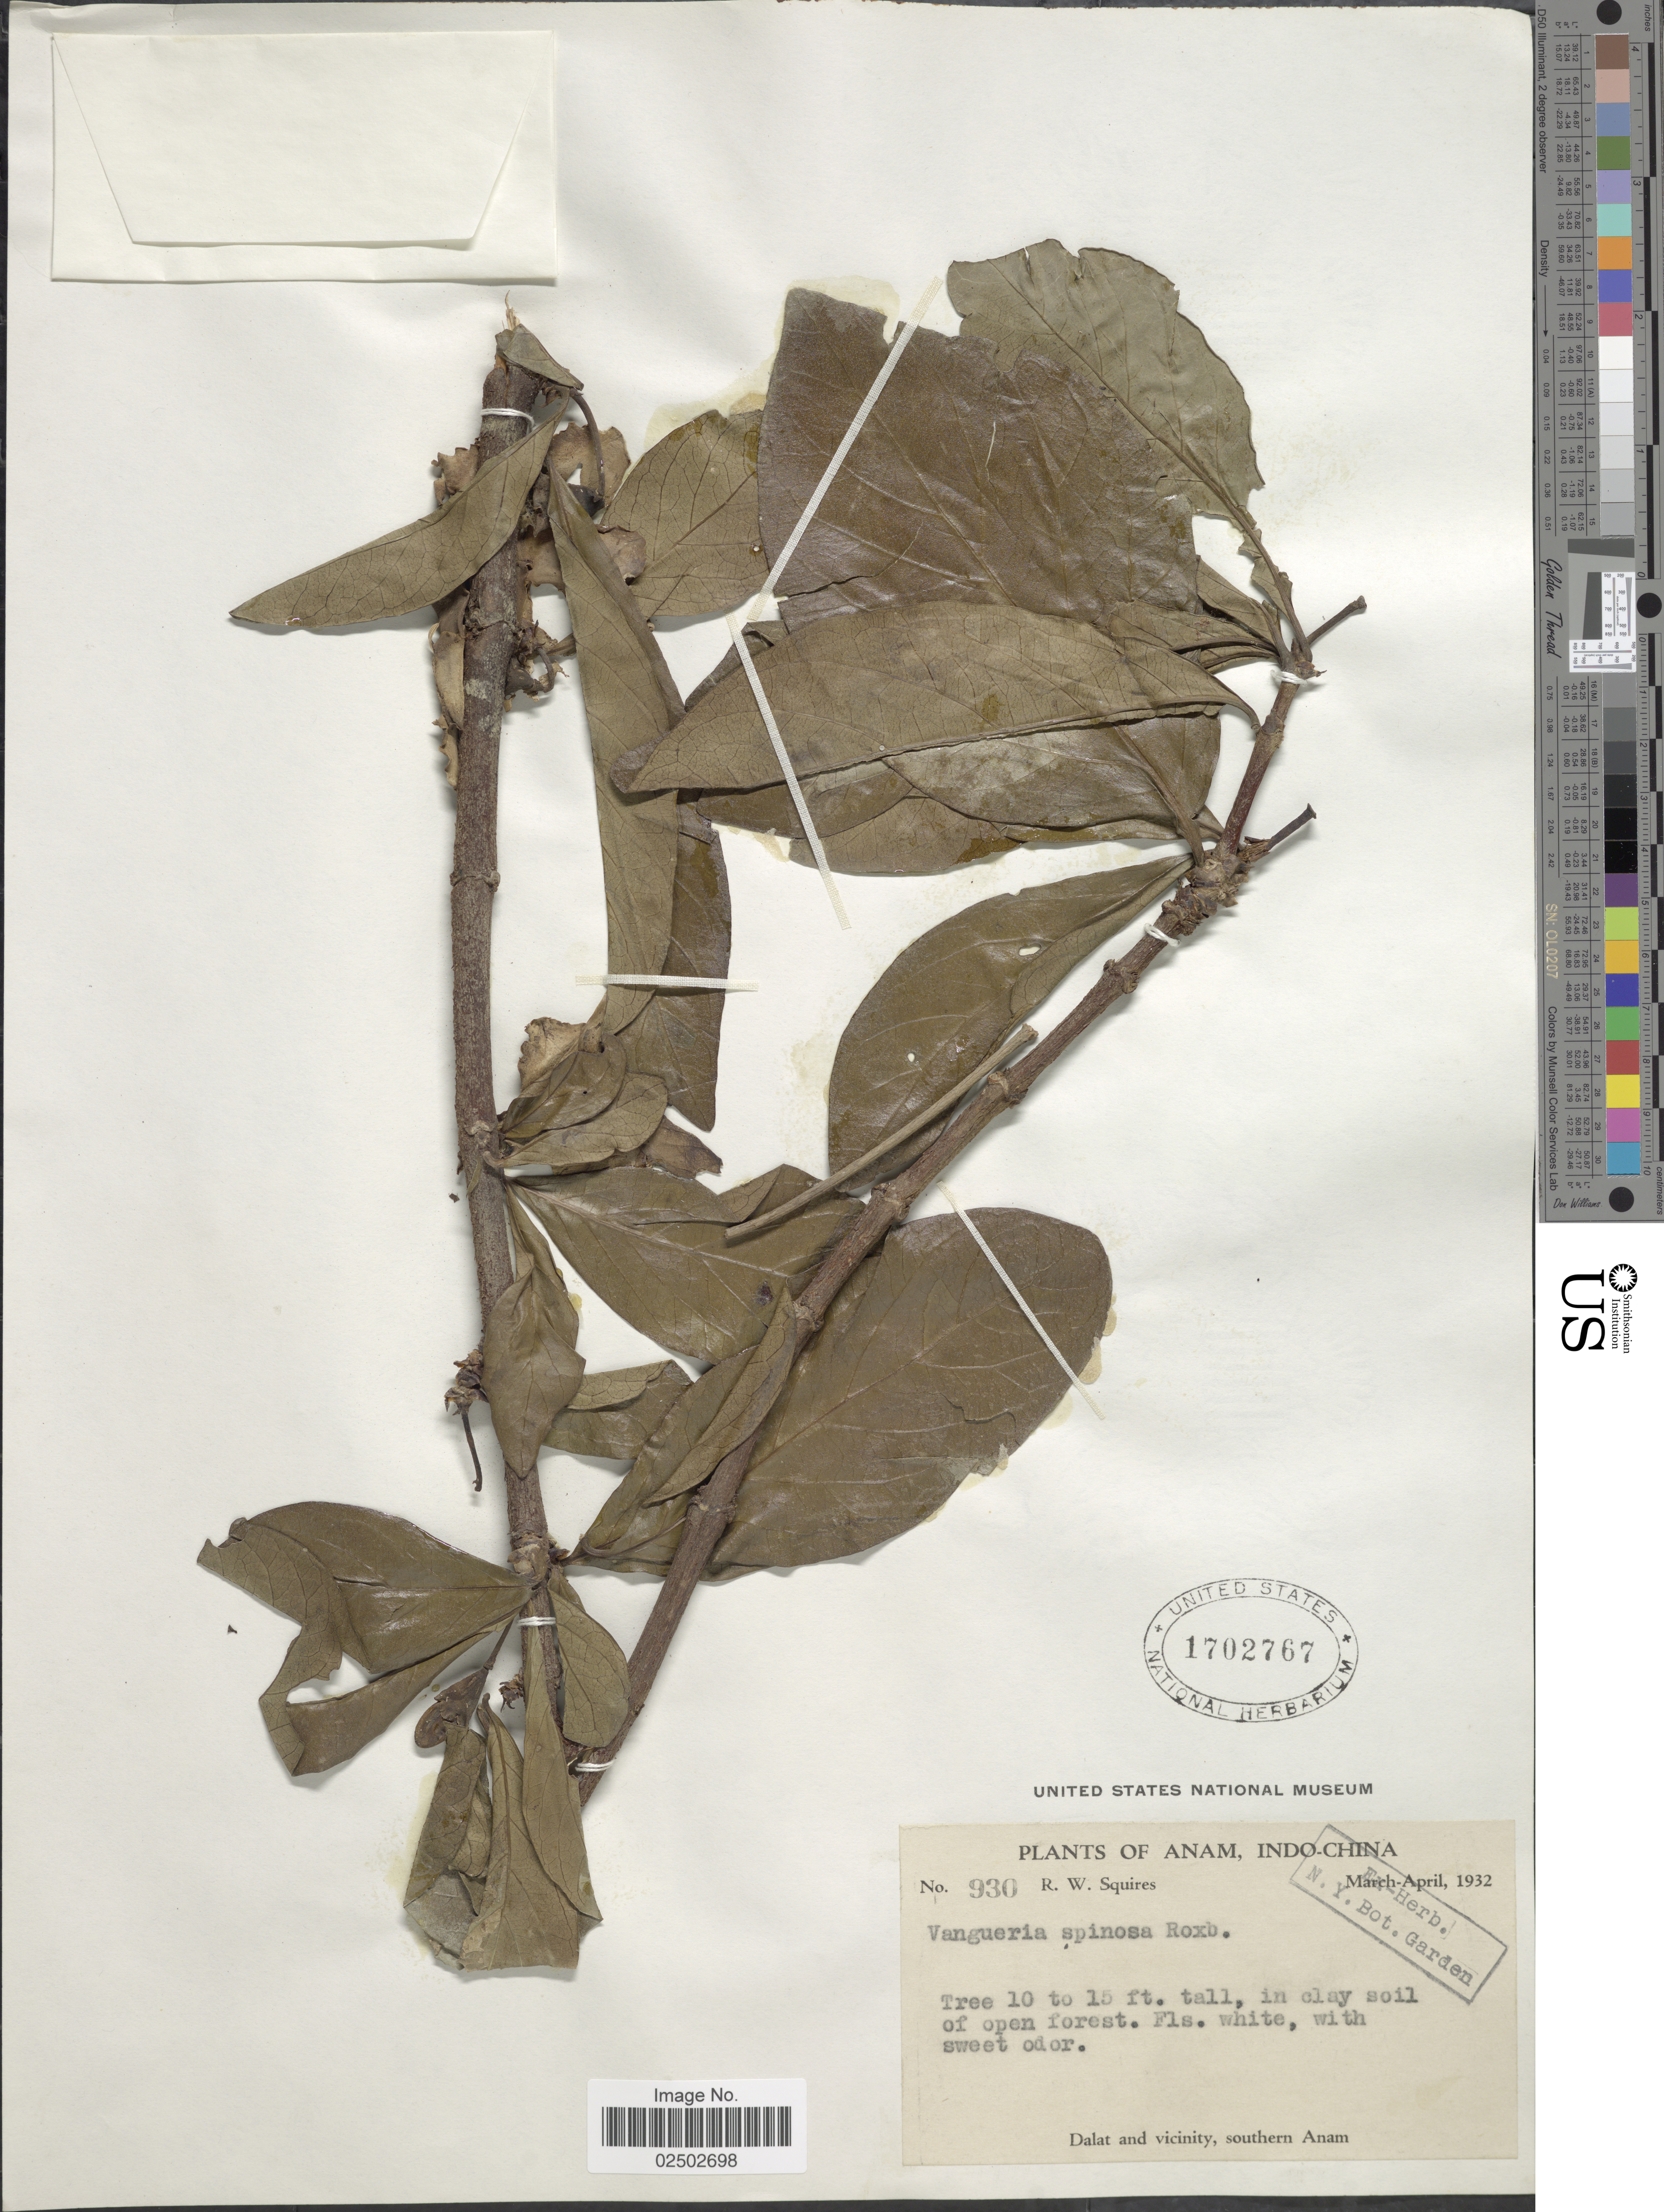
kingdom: Plantae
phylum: Tracheophyta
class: Magnoliopsida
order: Gentianales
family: Rubiaceae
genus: Vangueria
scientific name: Vangueria spinosa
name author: Roxb.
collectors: R. Squires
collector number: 930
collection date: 1932-03/1932-04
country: Vietnam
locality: Anam, Indo-China. Dalat and vicinity southern Anam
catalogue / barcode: US 1702767